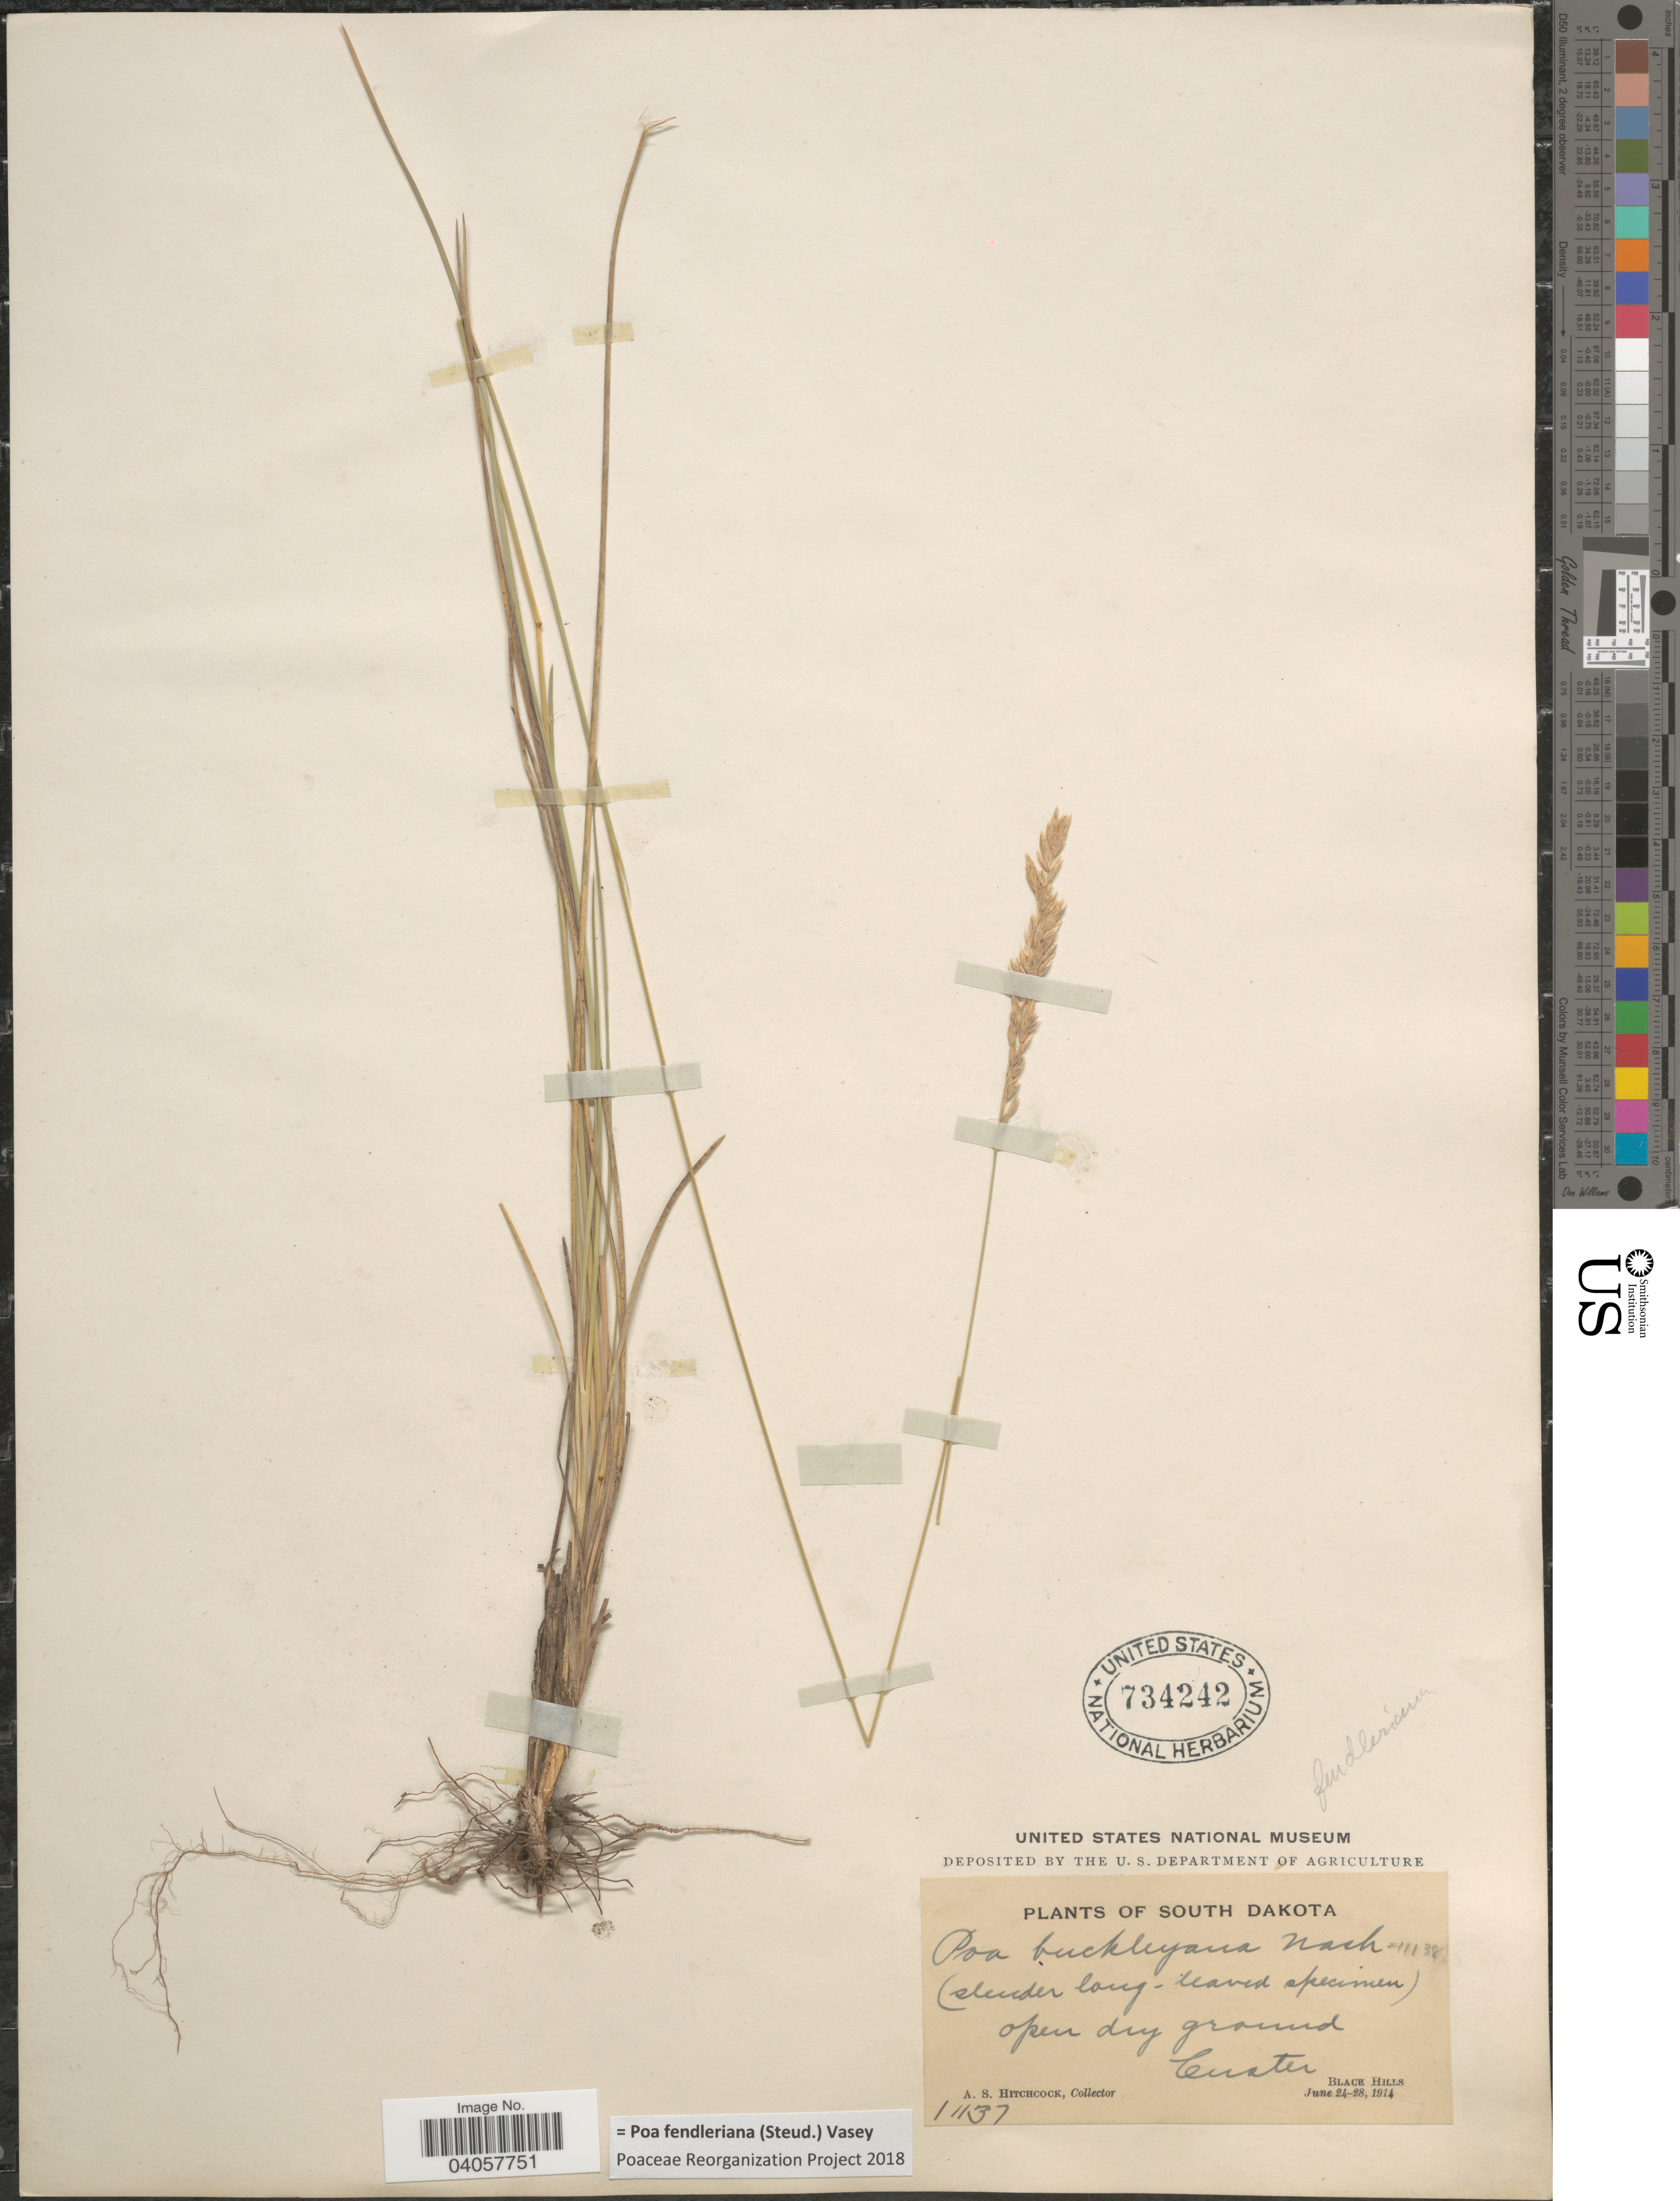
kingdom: Plantae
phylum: Tracheophyta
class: Liliopsida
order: Poales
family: Poaceae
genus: Poa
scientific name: Poa fendleriana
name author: (Steud.) Vasey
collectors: A. S. Hitchcock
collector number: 11137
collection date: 1914-06-24/1914-06-28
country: United States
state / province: South Dakota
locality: Custer. Black Hills.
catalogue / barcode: US 734242